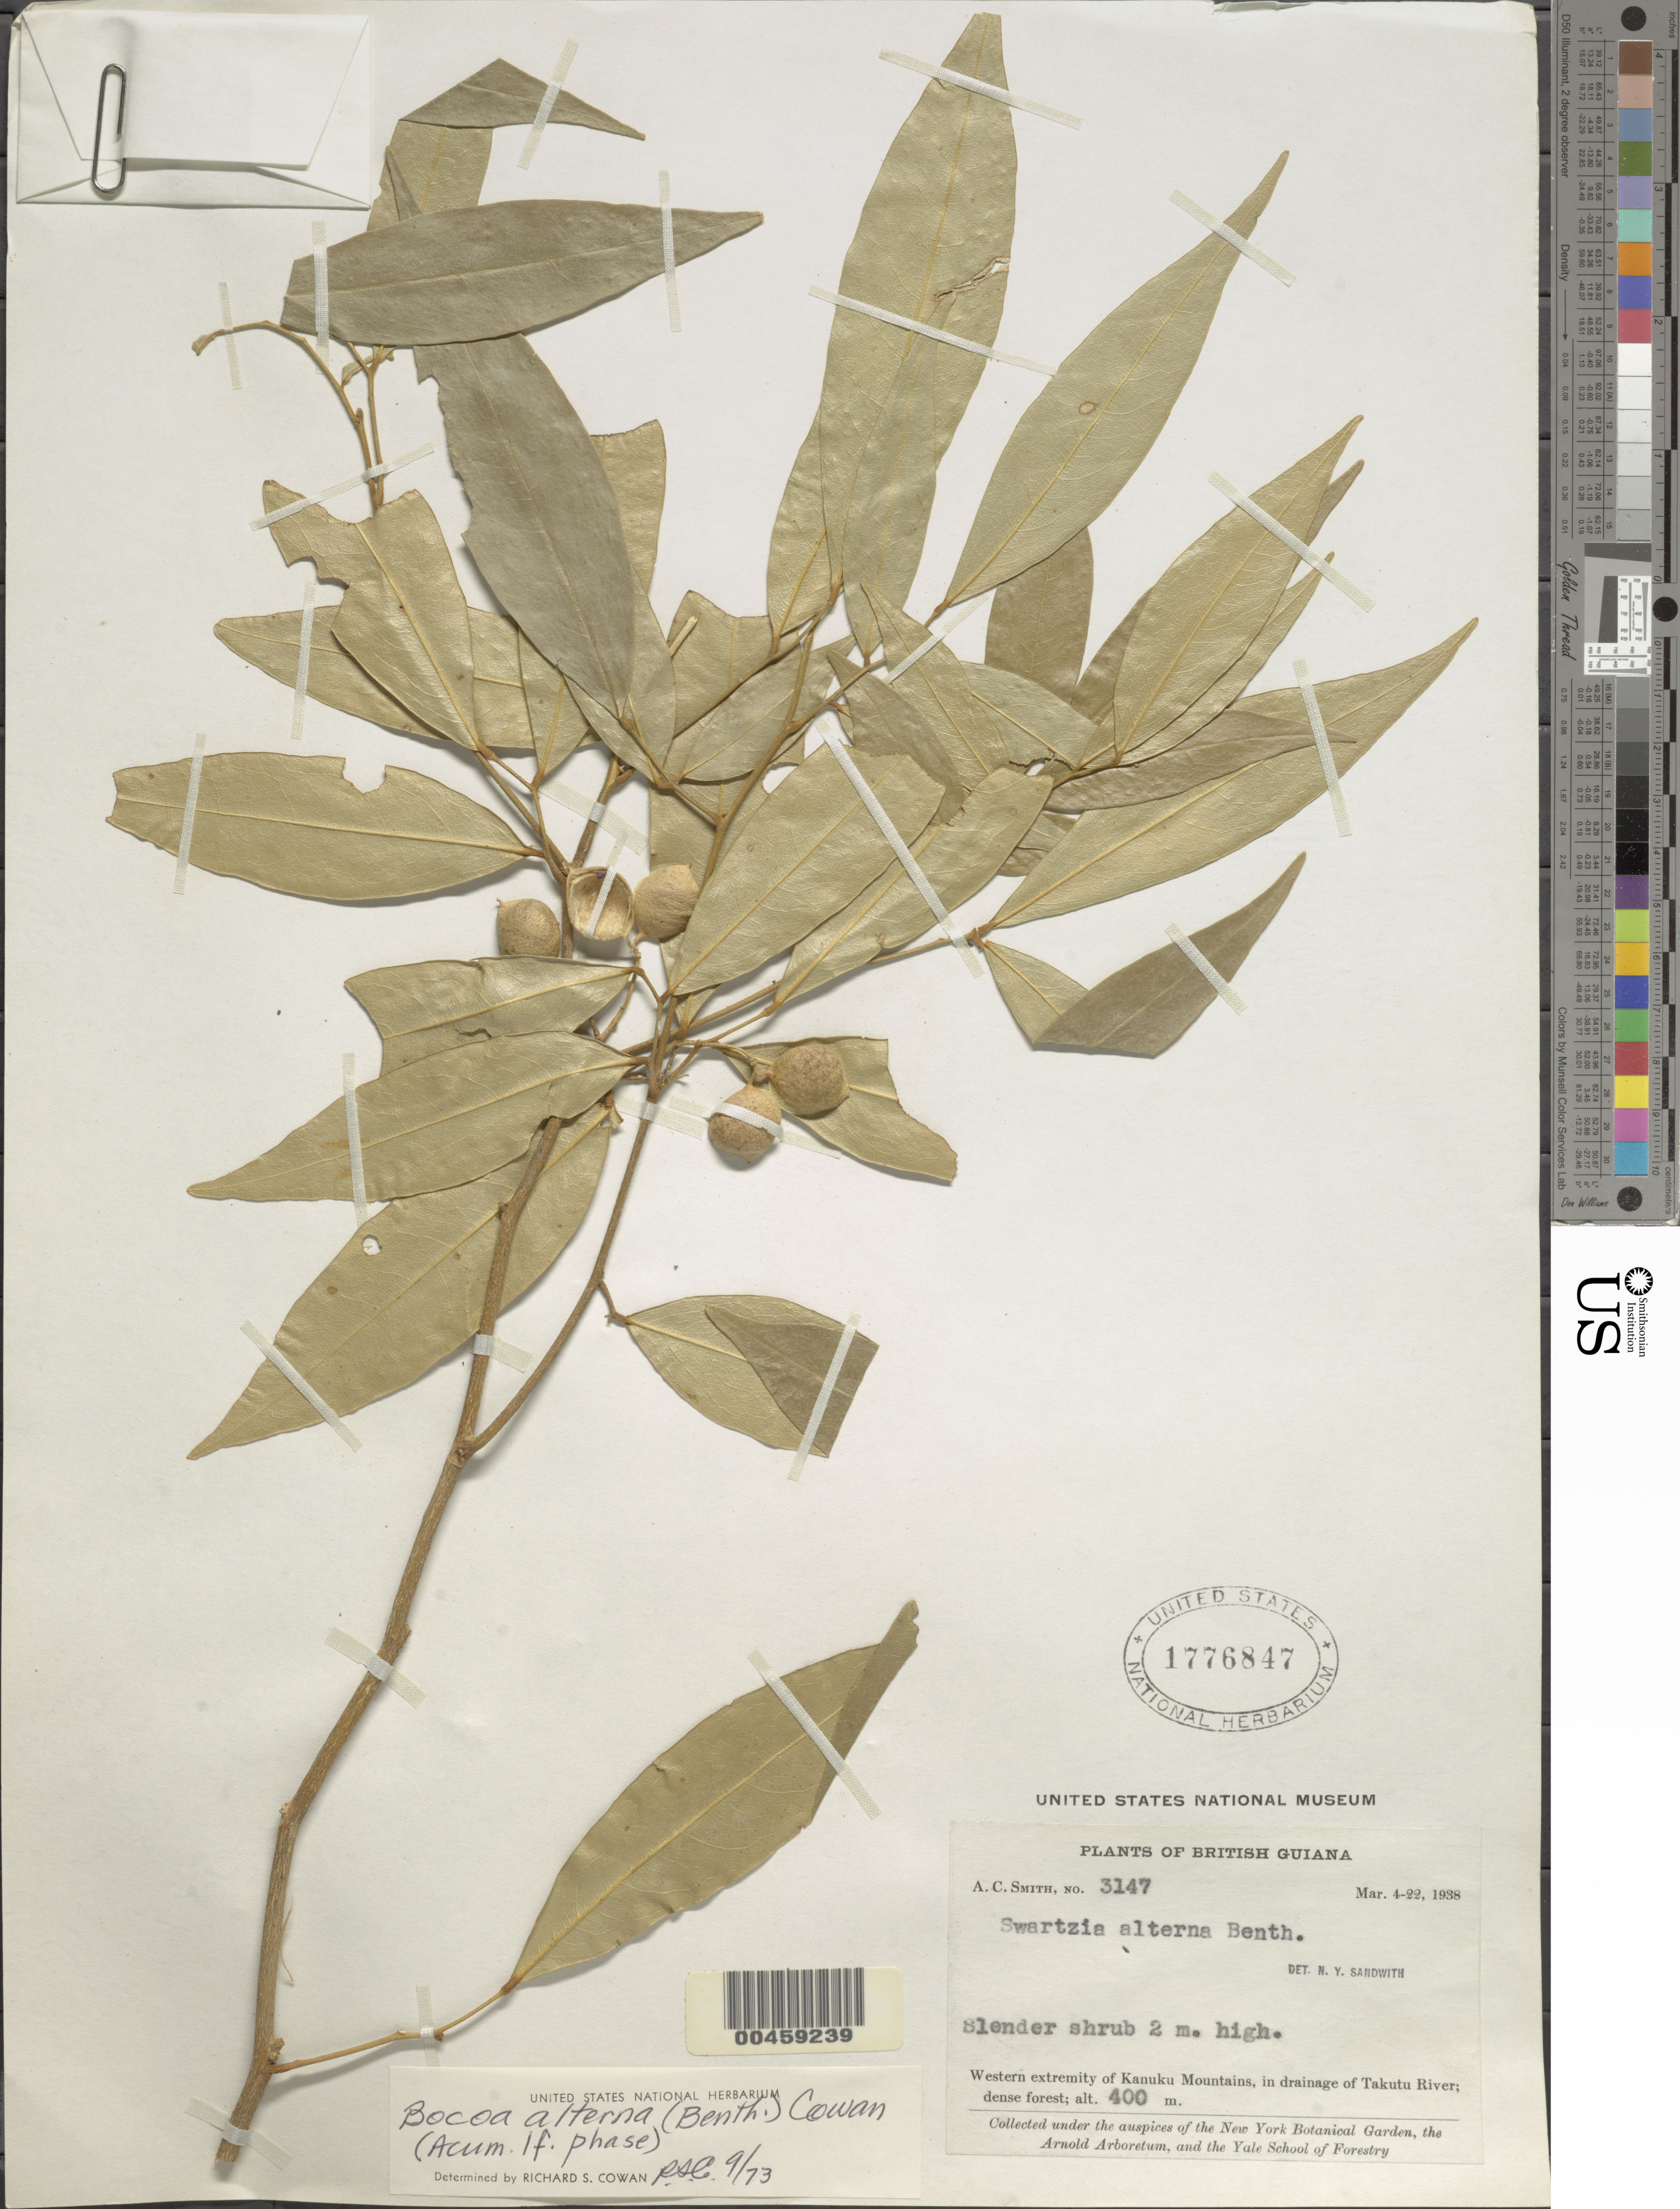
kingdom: Plantae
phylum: Tracheophyta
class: Magnoliopsida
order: Fabales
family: Fabaceae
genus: Bocoa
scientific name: Bocoa alterna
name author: (Benth.) R.S. Cowan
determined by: Cowan, R. S.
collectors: A. C. Smith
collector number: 3147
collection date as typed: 04 Mar 1938 to 22 Mar 1938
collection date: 1938-03-04/1938-03-22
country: Guyana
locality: Kanuku mtns, w extremity of; drainage of takutu river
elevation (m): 400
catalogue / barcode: US 1776847